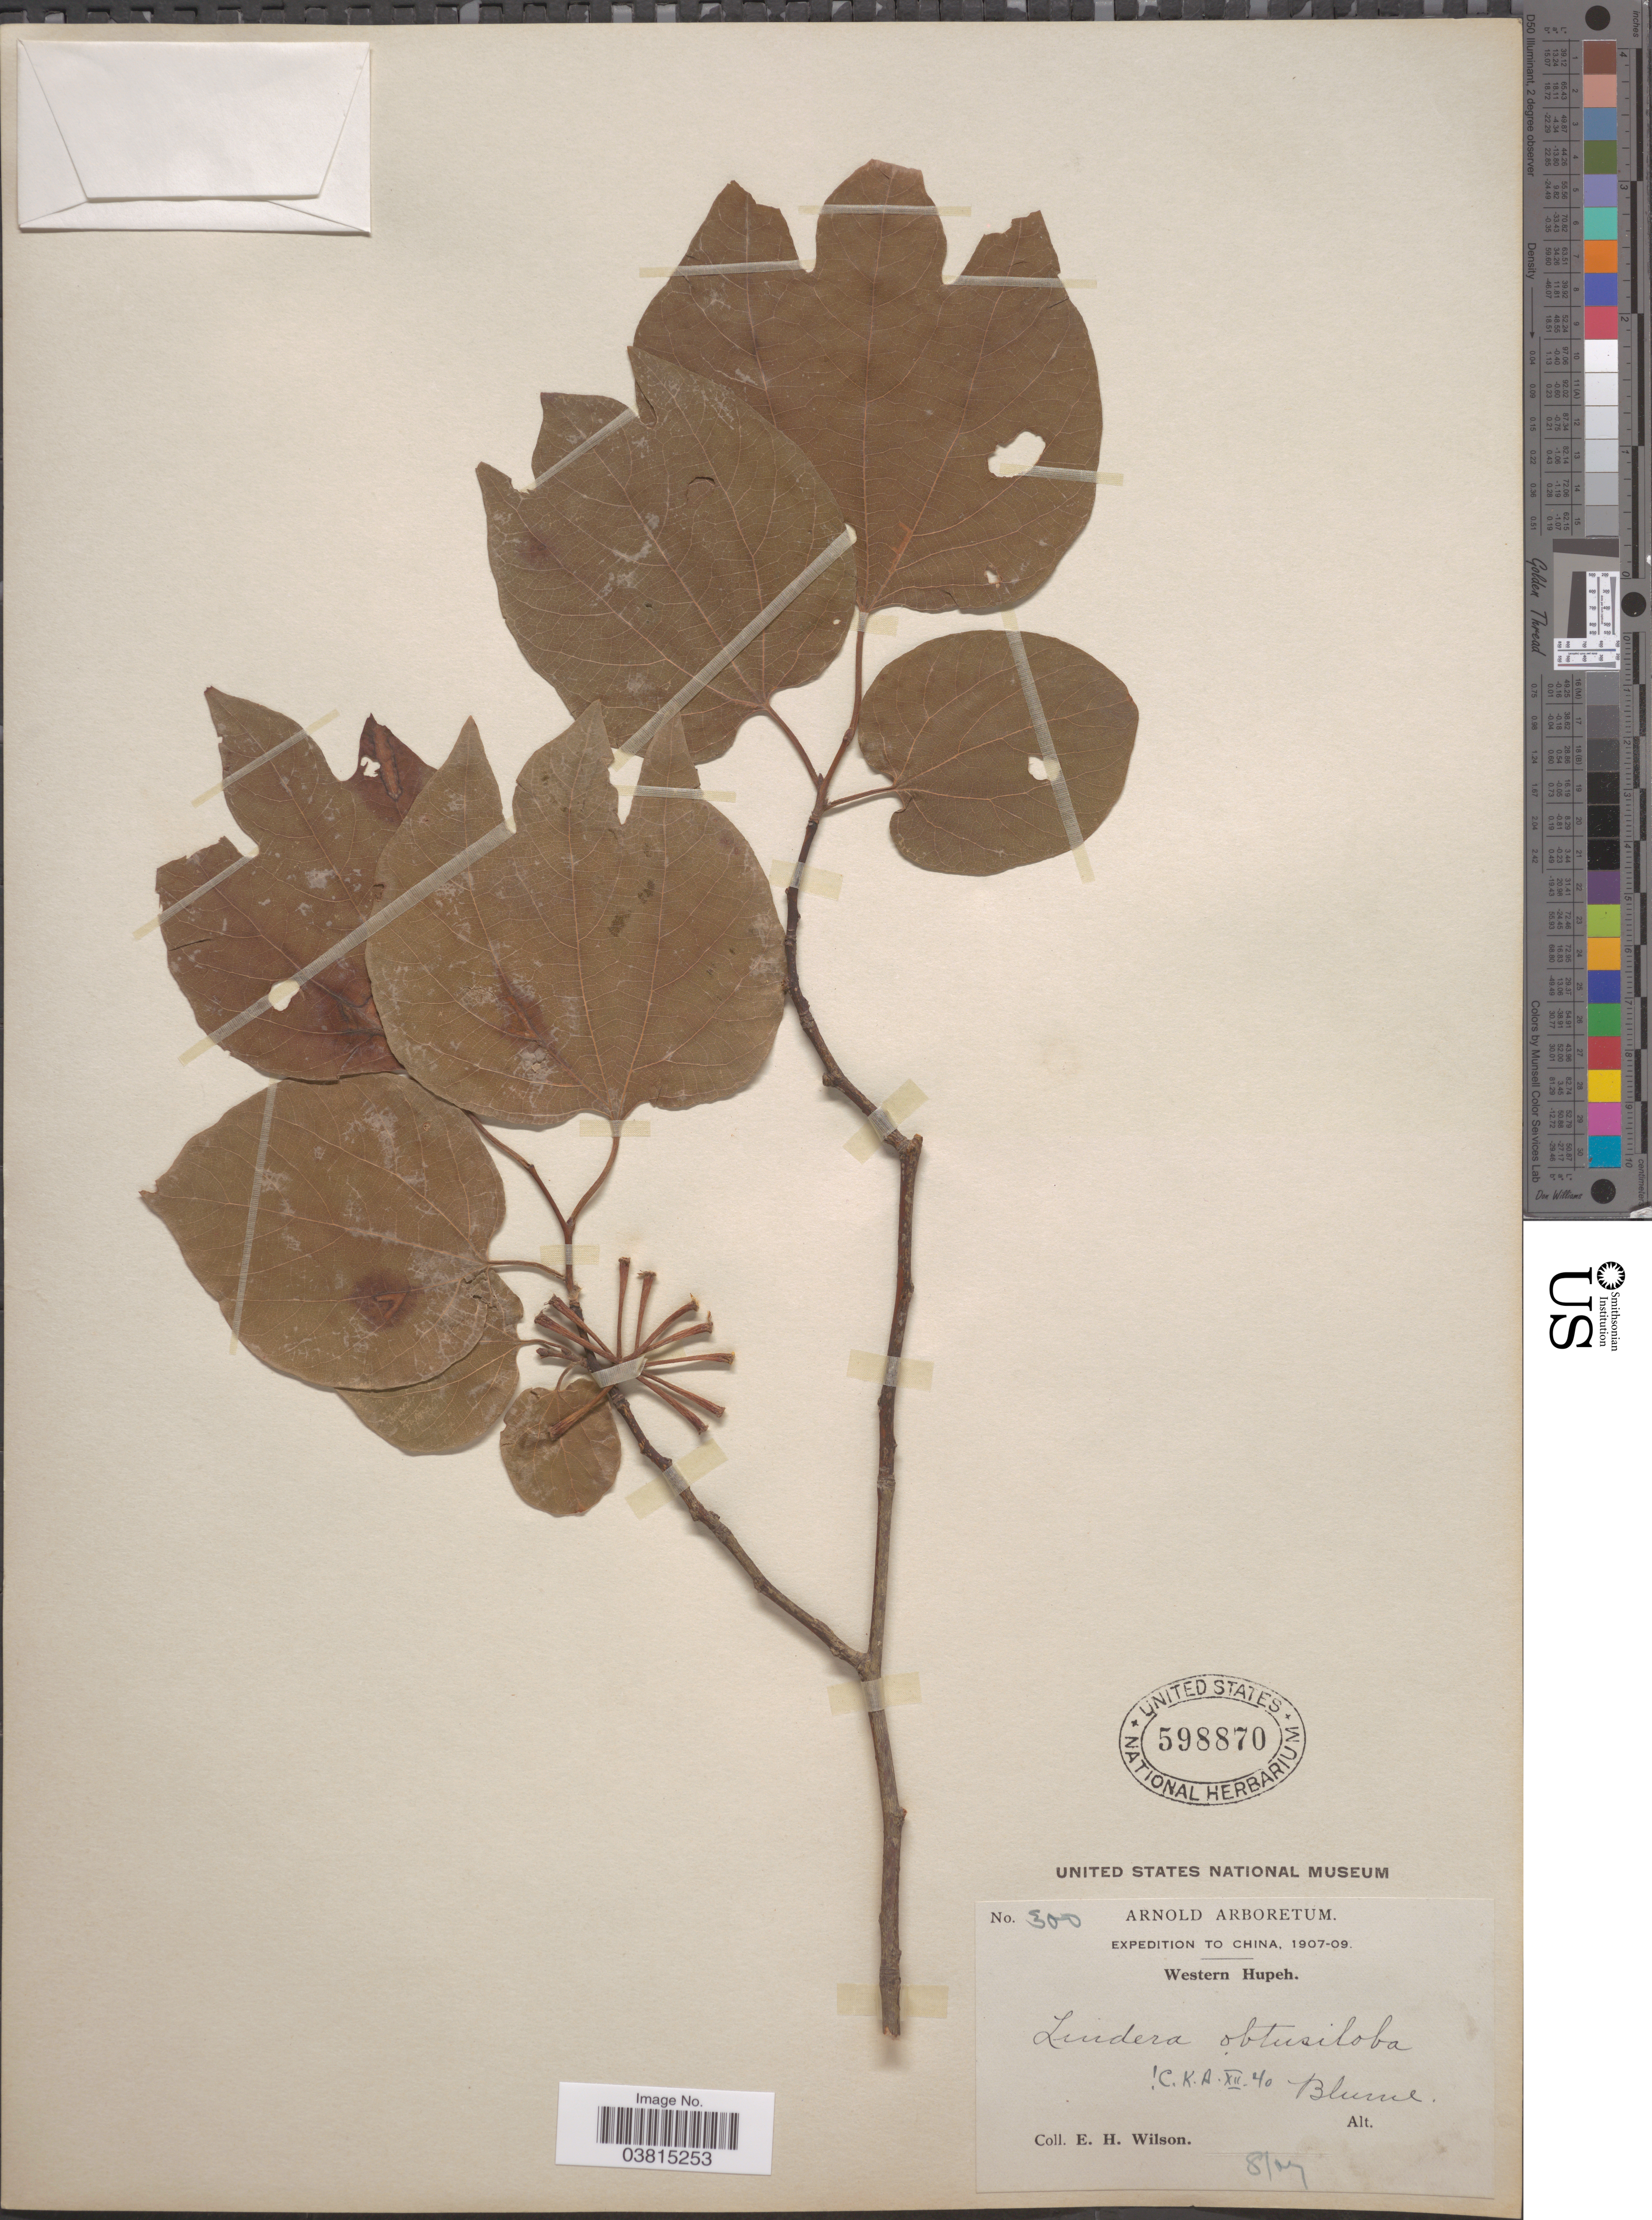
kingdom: Plantae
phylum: Tracheophyta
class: Magnoliopsida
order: Laurales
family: Lauraceae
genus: Lindera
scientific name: Lindera obtusiloba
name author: Blume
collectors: E. Wilson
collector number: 300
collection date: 1907-08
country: China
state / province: Hubei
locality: Western Hupeh.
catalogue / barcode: US 598870